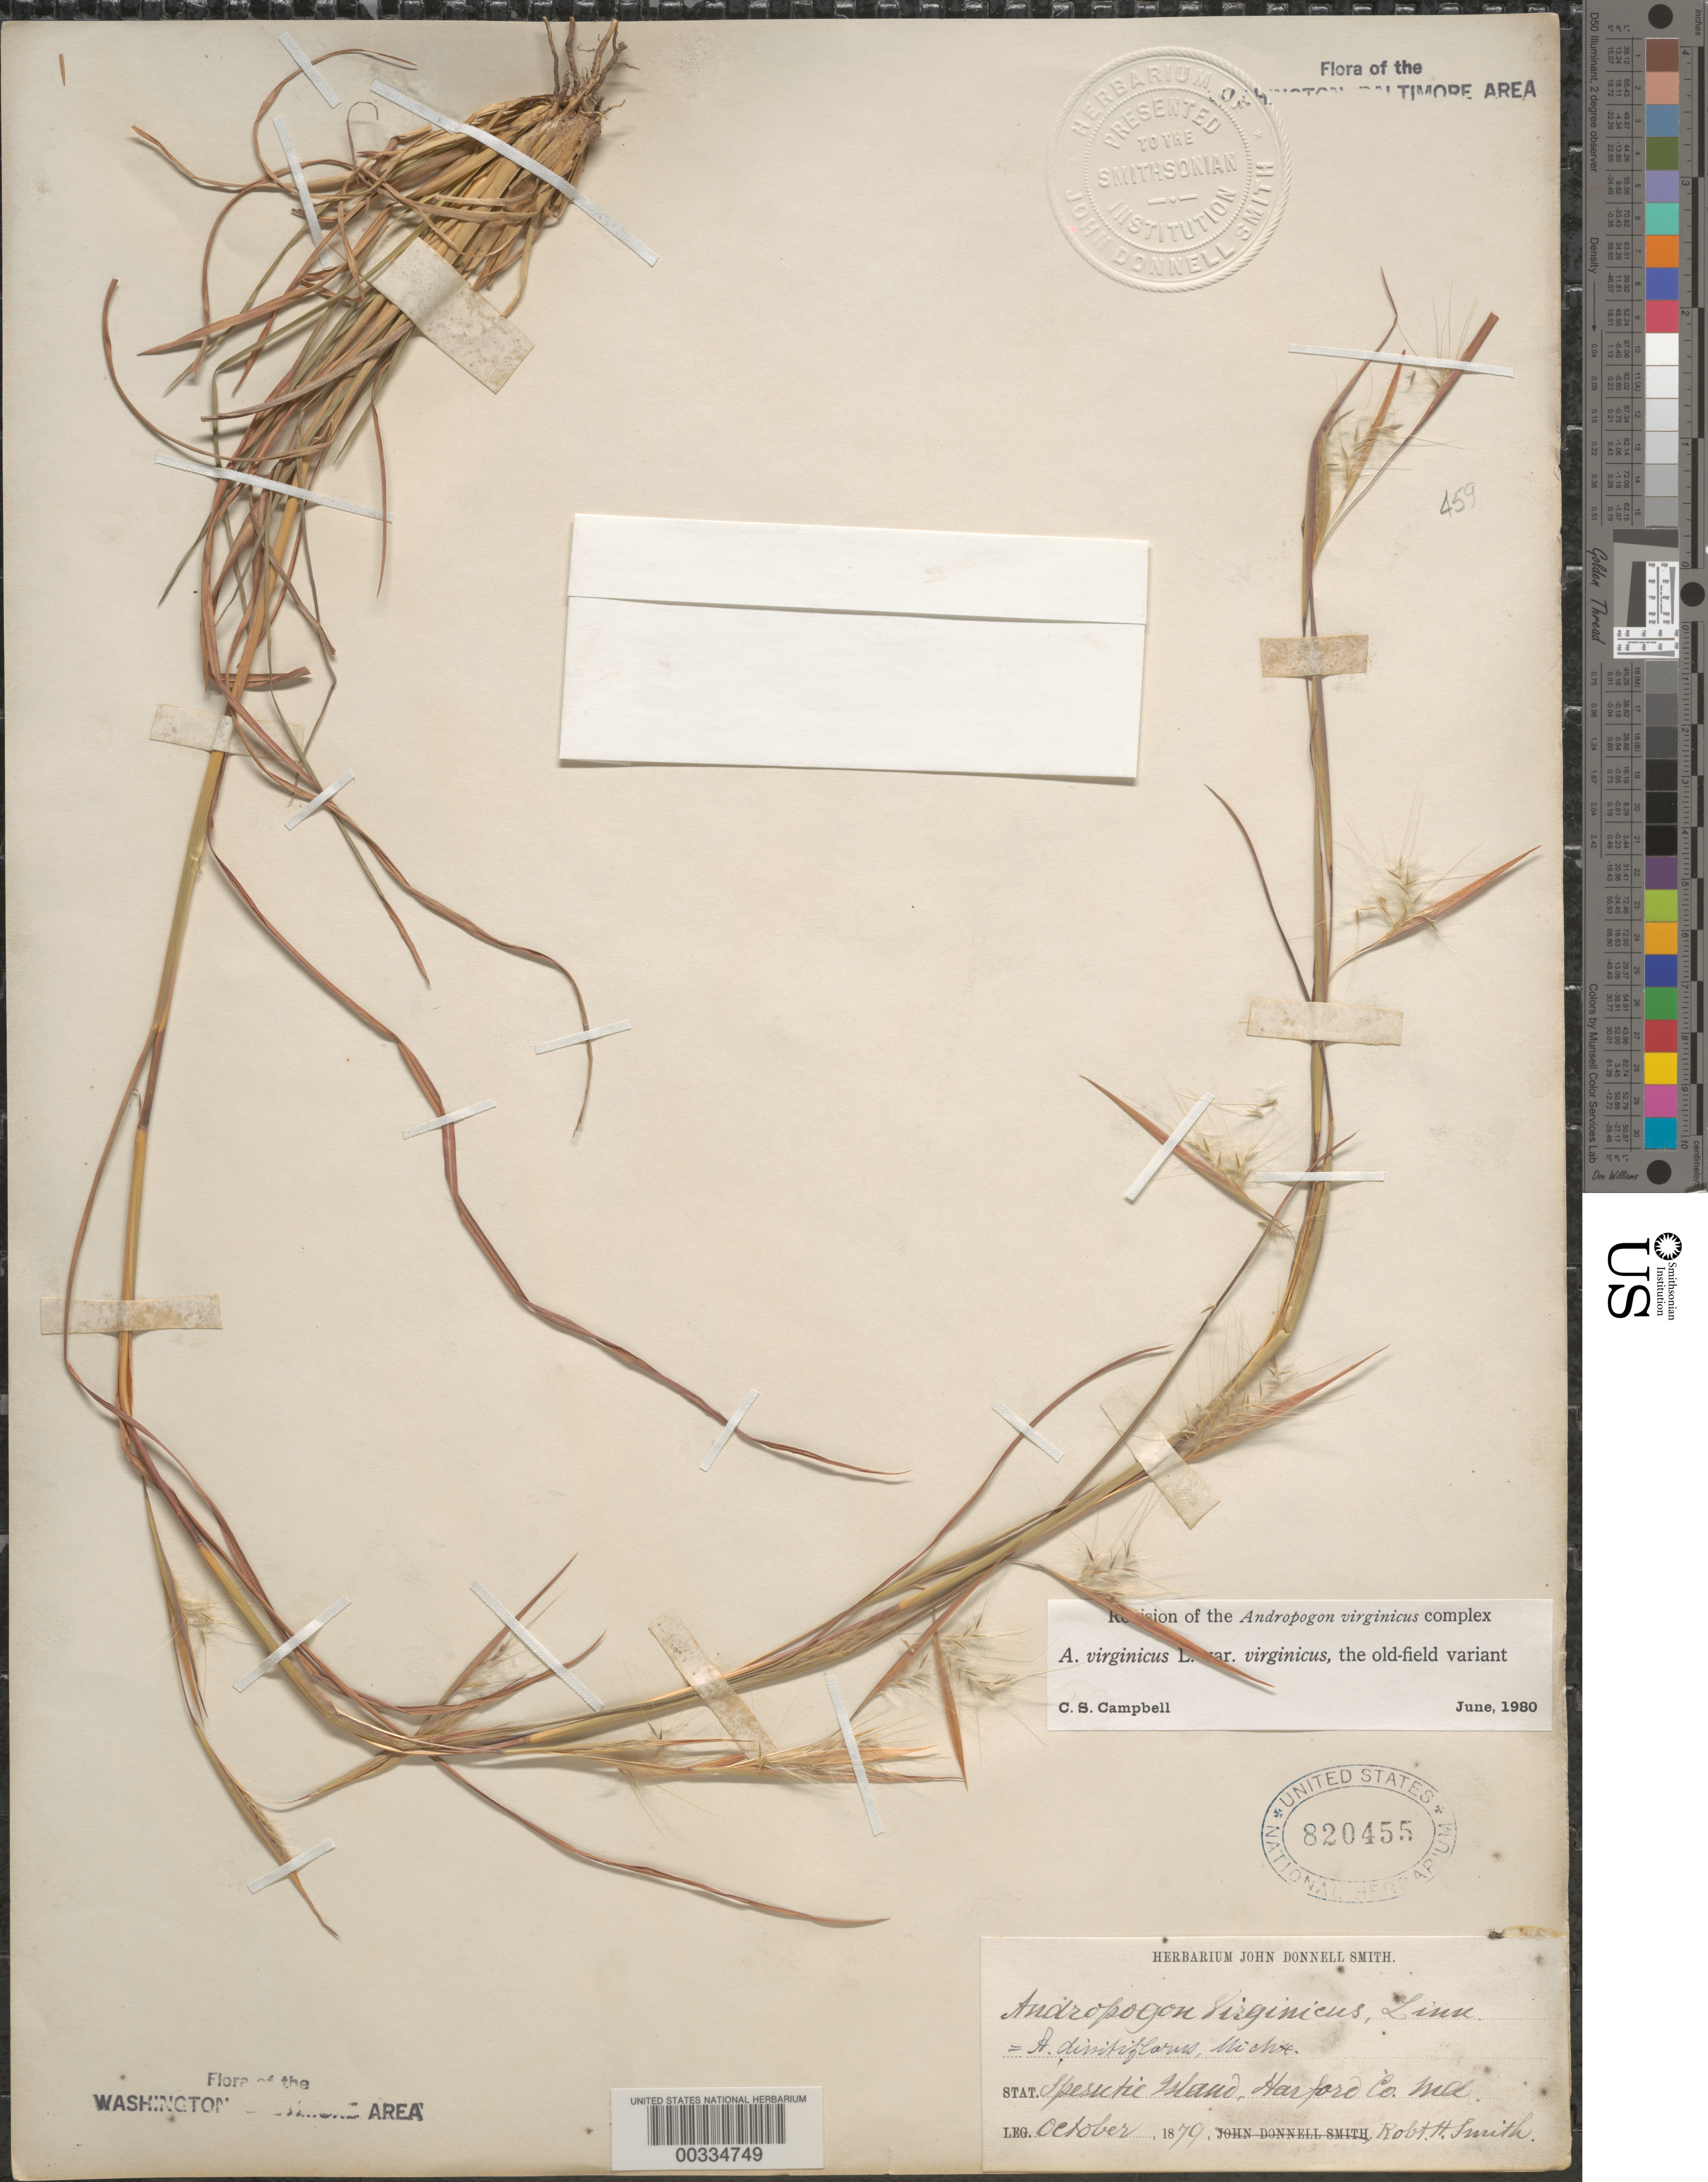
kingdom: Plantae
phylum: Tracheophyta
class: Liliopsida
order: Poales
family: Poaceae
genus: Andropogon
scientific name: Andropogon virginicus var. virginicus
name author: L.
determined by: Campbell, C. S.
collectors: R. H. Smith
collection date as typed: Oct 1879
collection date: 1879-10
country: United States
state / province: Maryland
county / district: Harford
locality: Spesutie Island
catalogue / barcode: US 820455